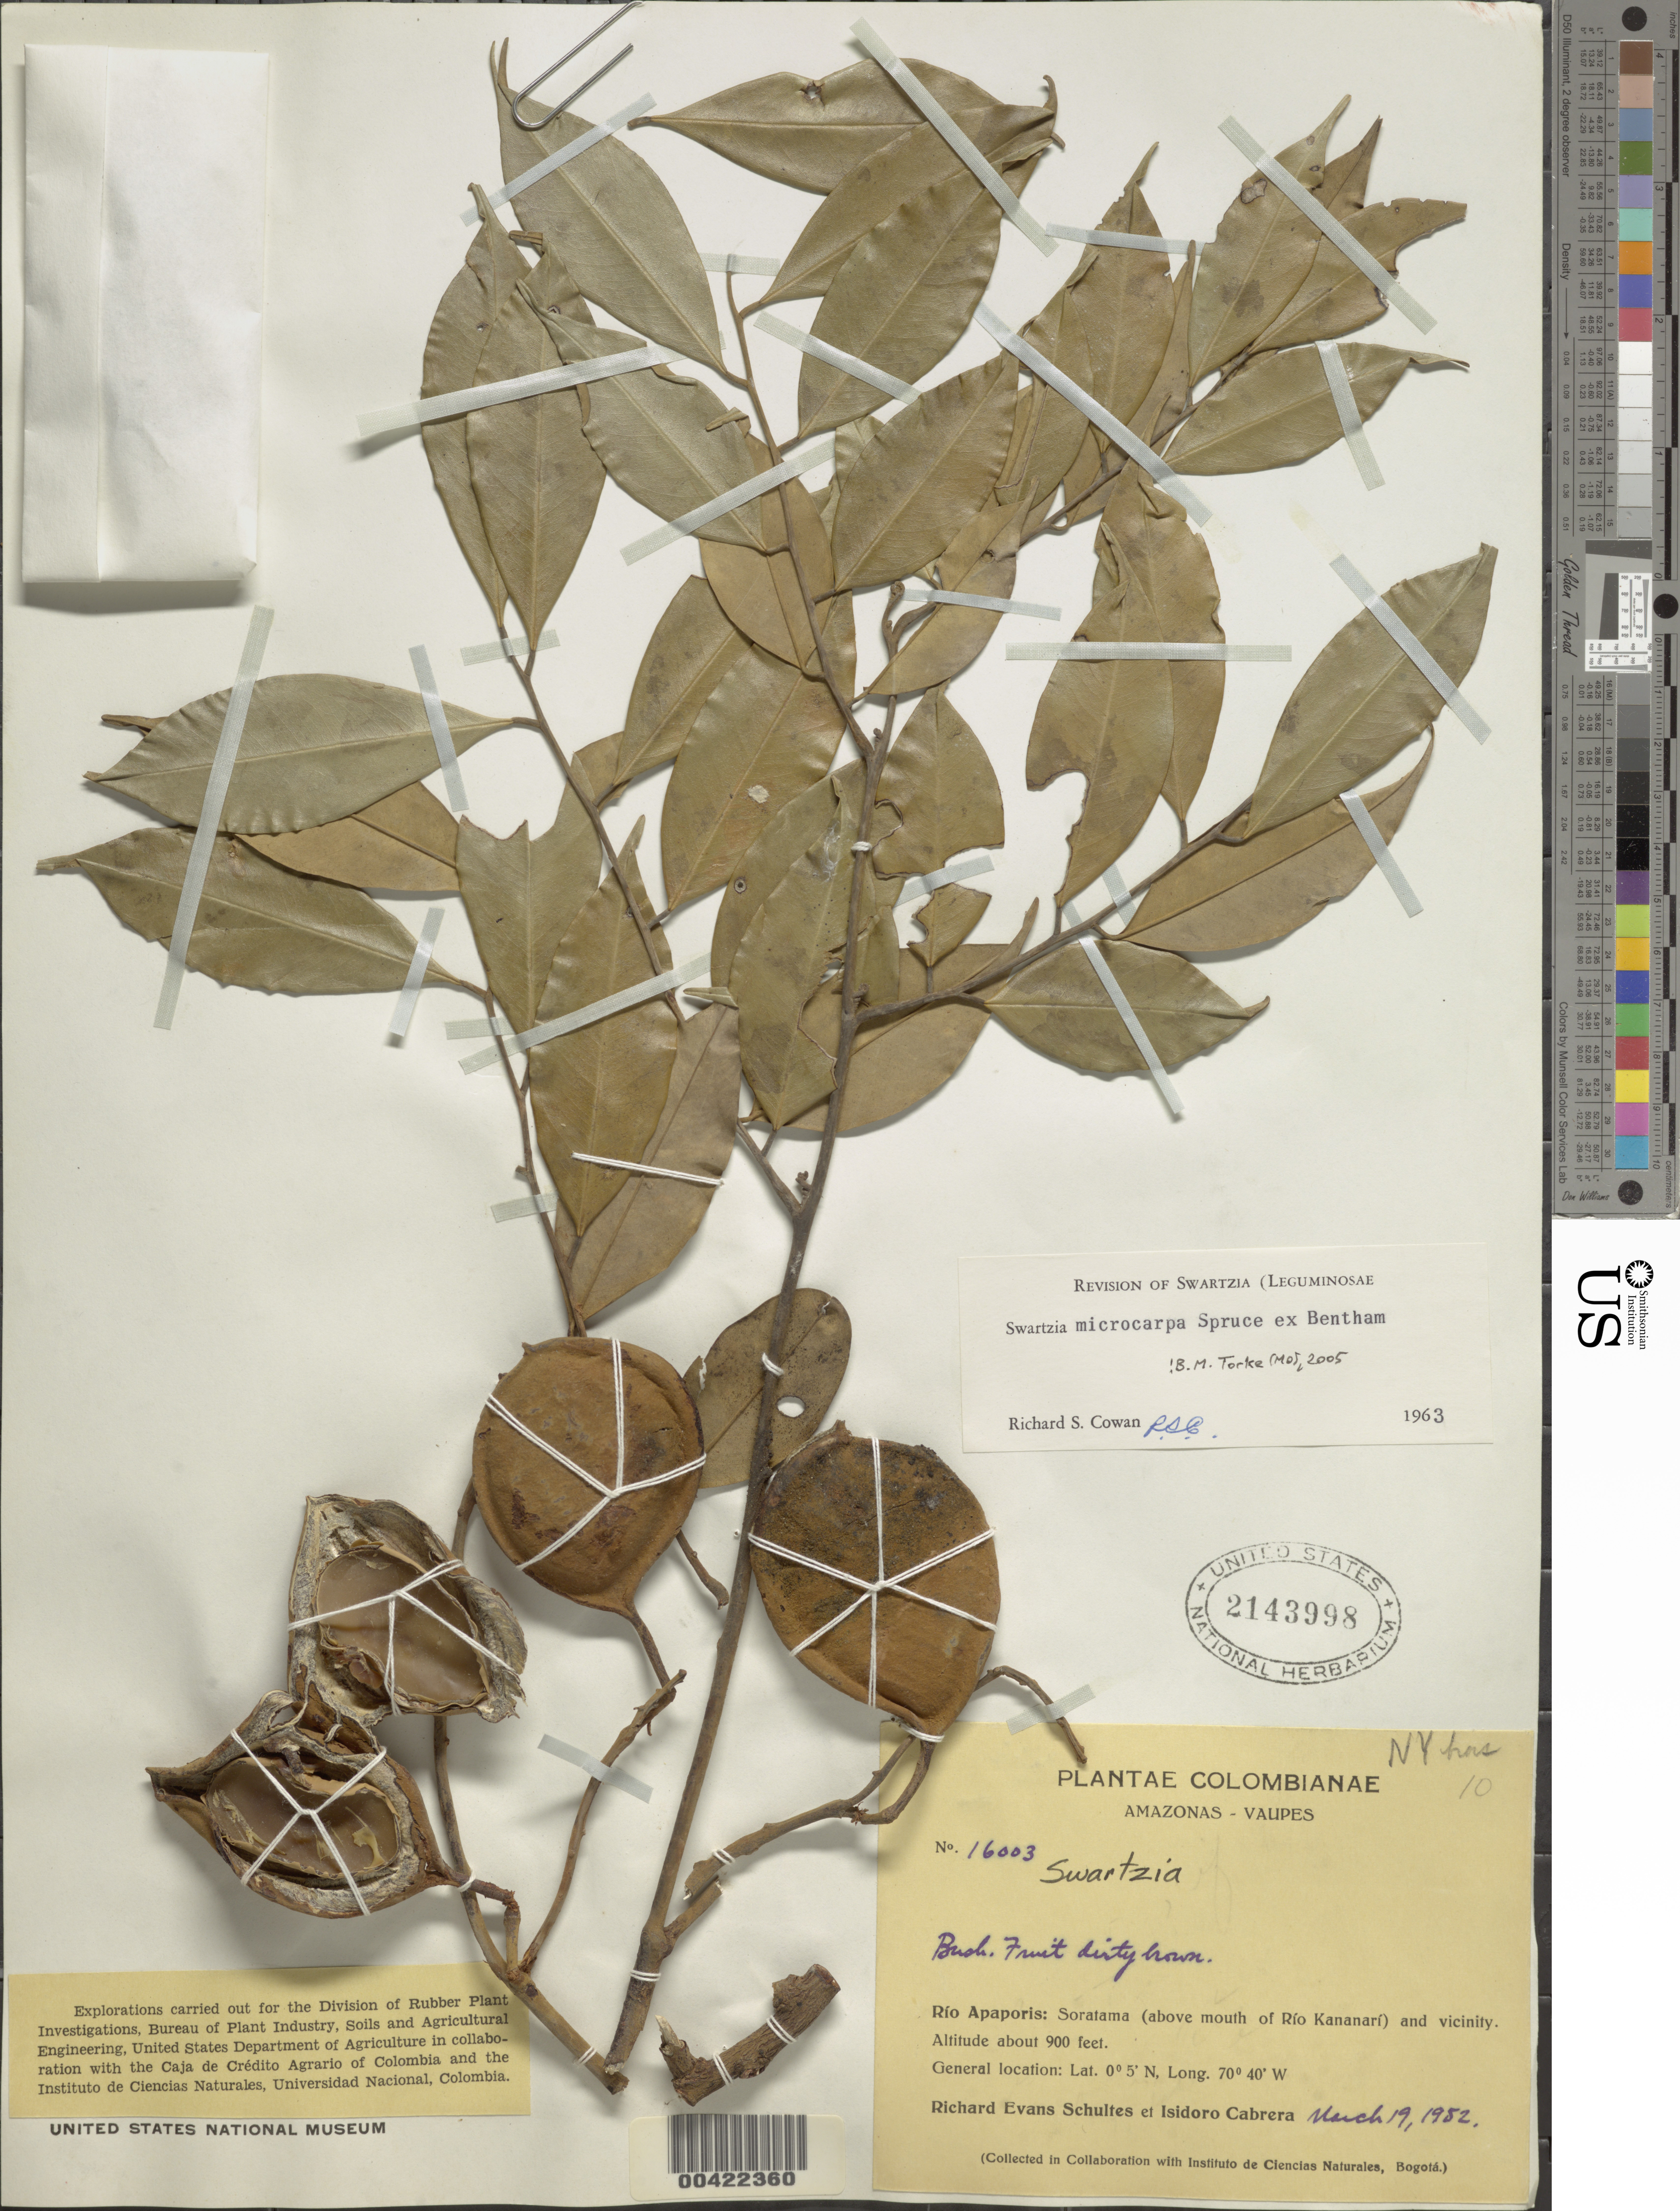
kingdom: Plantae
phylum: Tracheophyta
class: Magnoliopsida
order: Fabales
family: Fabaceae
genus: Swartzia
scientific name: Swartzia microcarpa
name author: Spruce ex Benth. in Mart.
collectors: R. E. Schultes & I. Cabrera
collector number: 16003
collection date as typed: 19 Mar 1952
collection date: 1952-03-19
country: Colombia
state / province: Amazônas / Vaupés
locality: Soratama (above mouth of Rio Kananari) and vicinity; Rio Apaporis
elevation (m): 274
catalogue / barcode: US 2143998